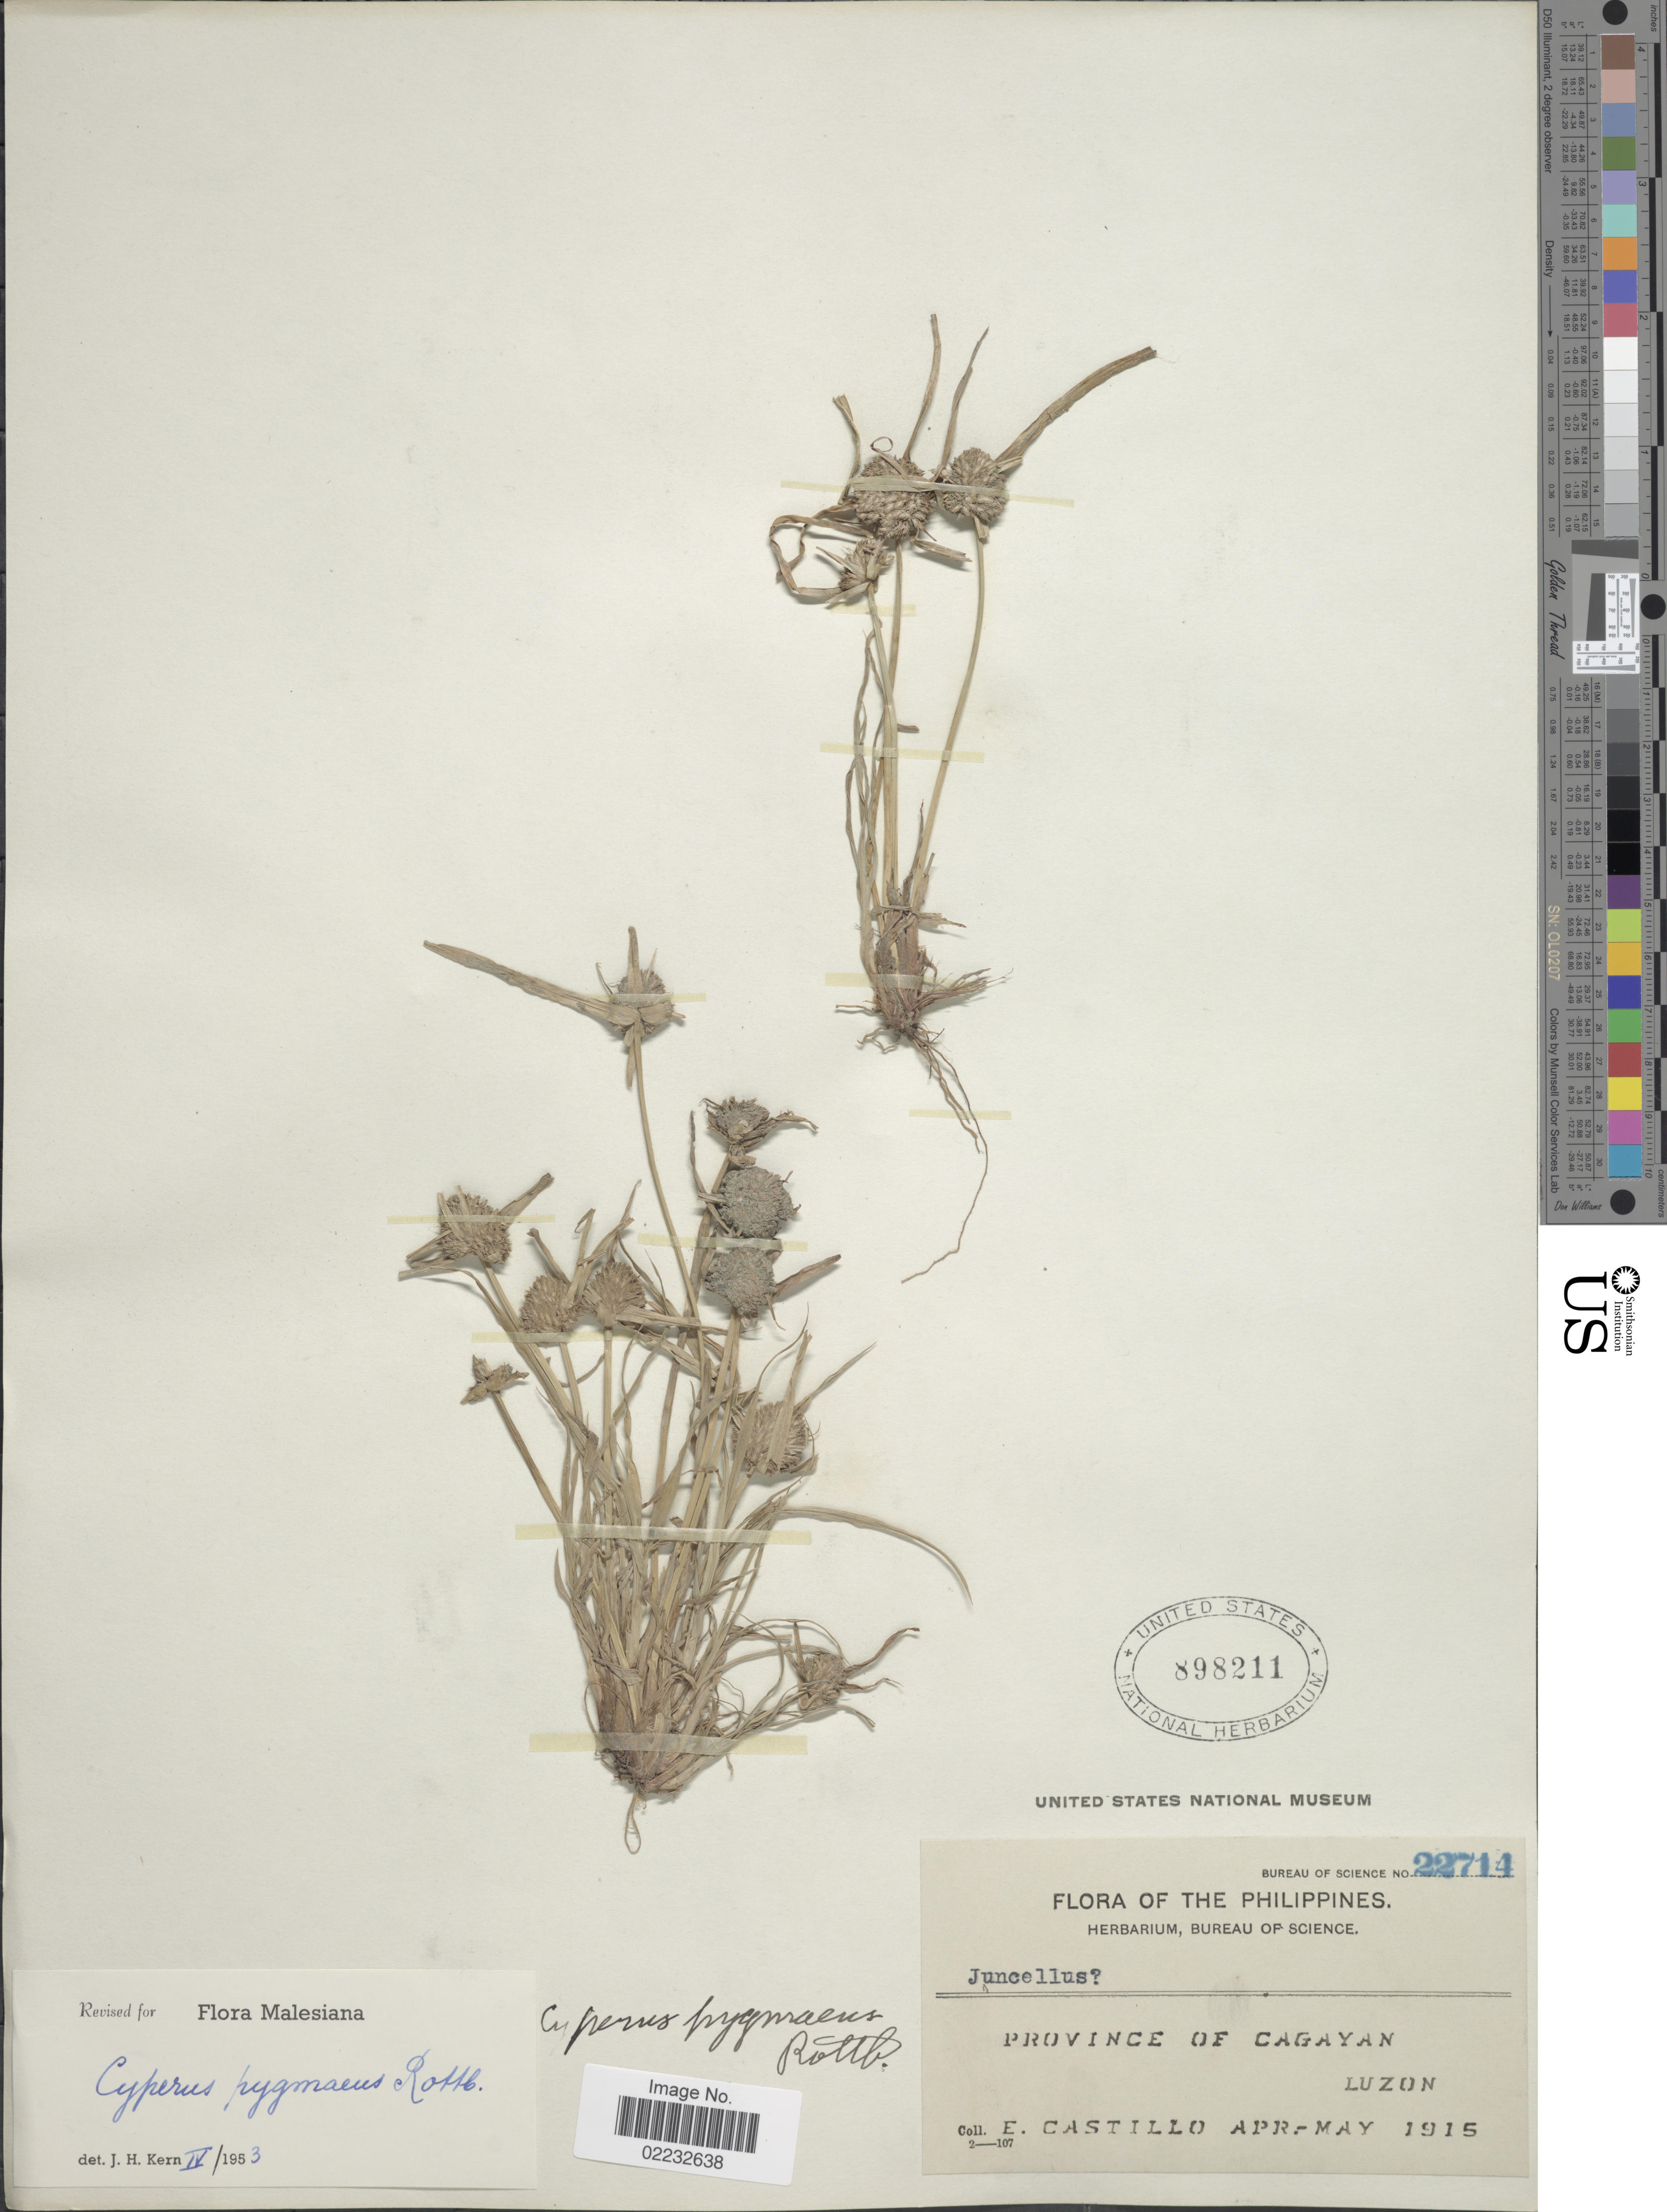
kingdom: Plantae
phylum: Tracheophyta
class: Liliopsida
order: Poales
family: Cyperaceae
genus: Cyperus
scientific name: Cyperus pygmaeus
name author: Rottb.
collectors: E. Castillo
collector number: Bureau of Science 22714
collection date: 1915-04/1915-05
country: Philippines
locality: Province of Cagayan, Luzon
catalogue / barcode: US 898211